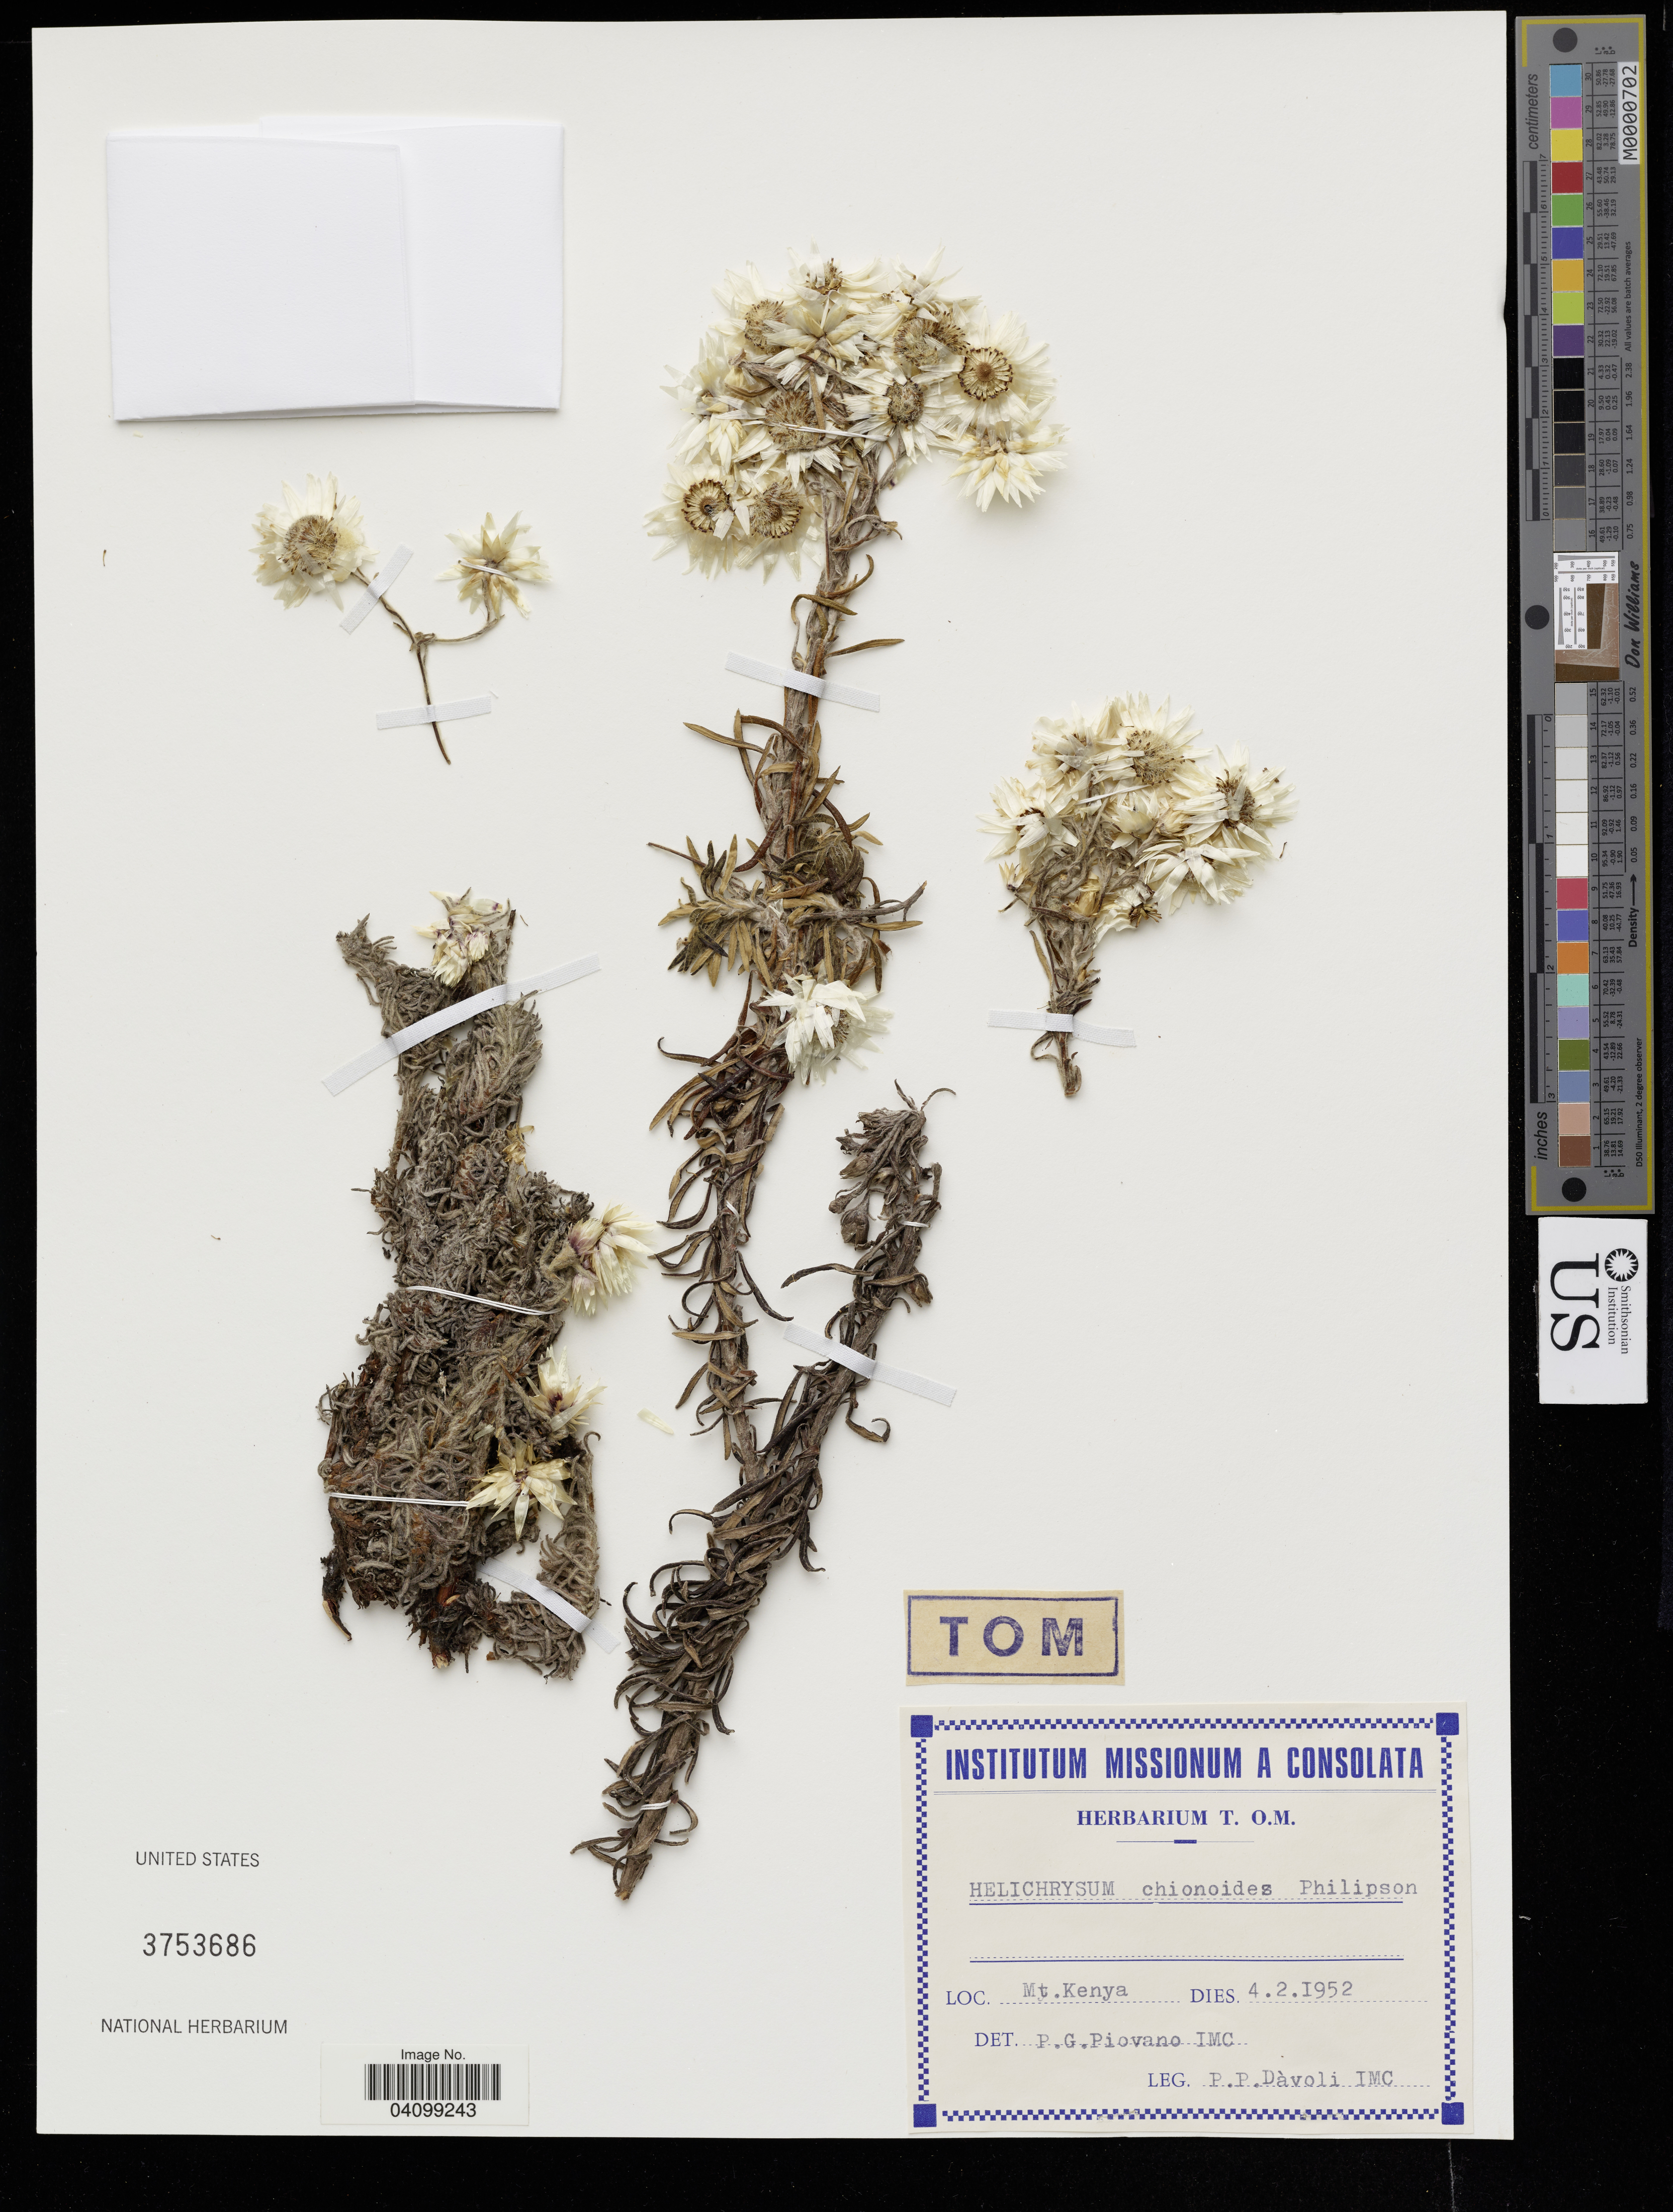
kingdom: Plantae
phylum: Tracheophyta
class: Magnoliopsida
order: Asterales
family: Asteraceae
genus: Helichrysum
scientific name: Helichrysum chionoides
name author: Philipson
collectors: -. Davoli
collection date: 1952-02-04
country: Kenya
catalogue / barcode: US 3753686